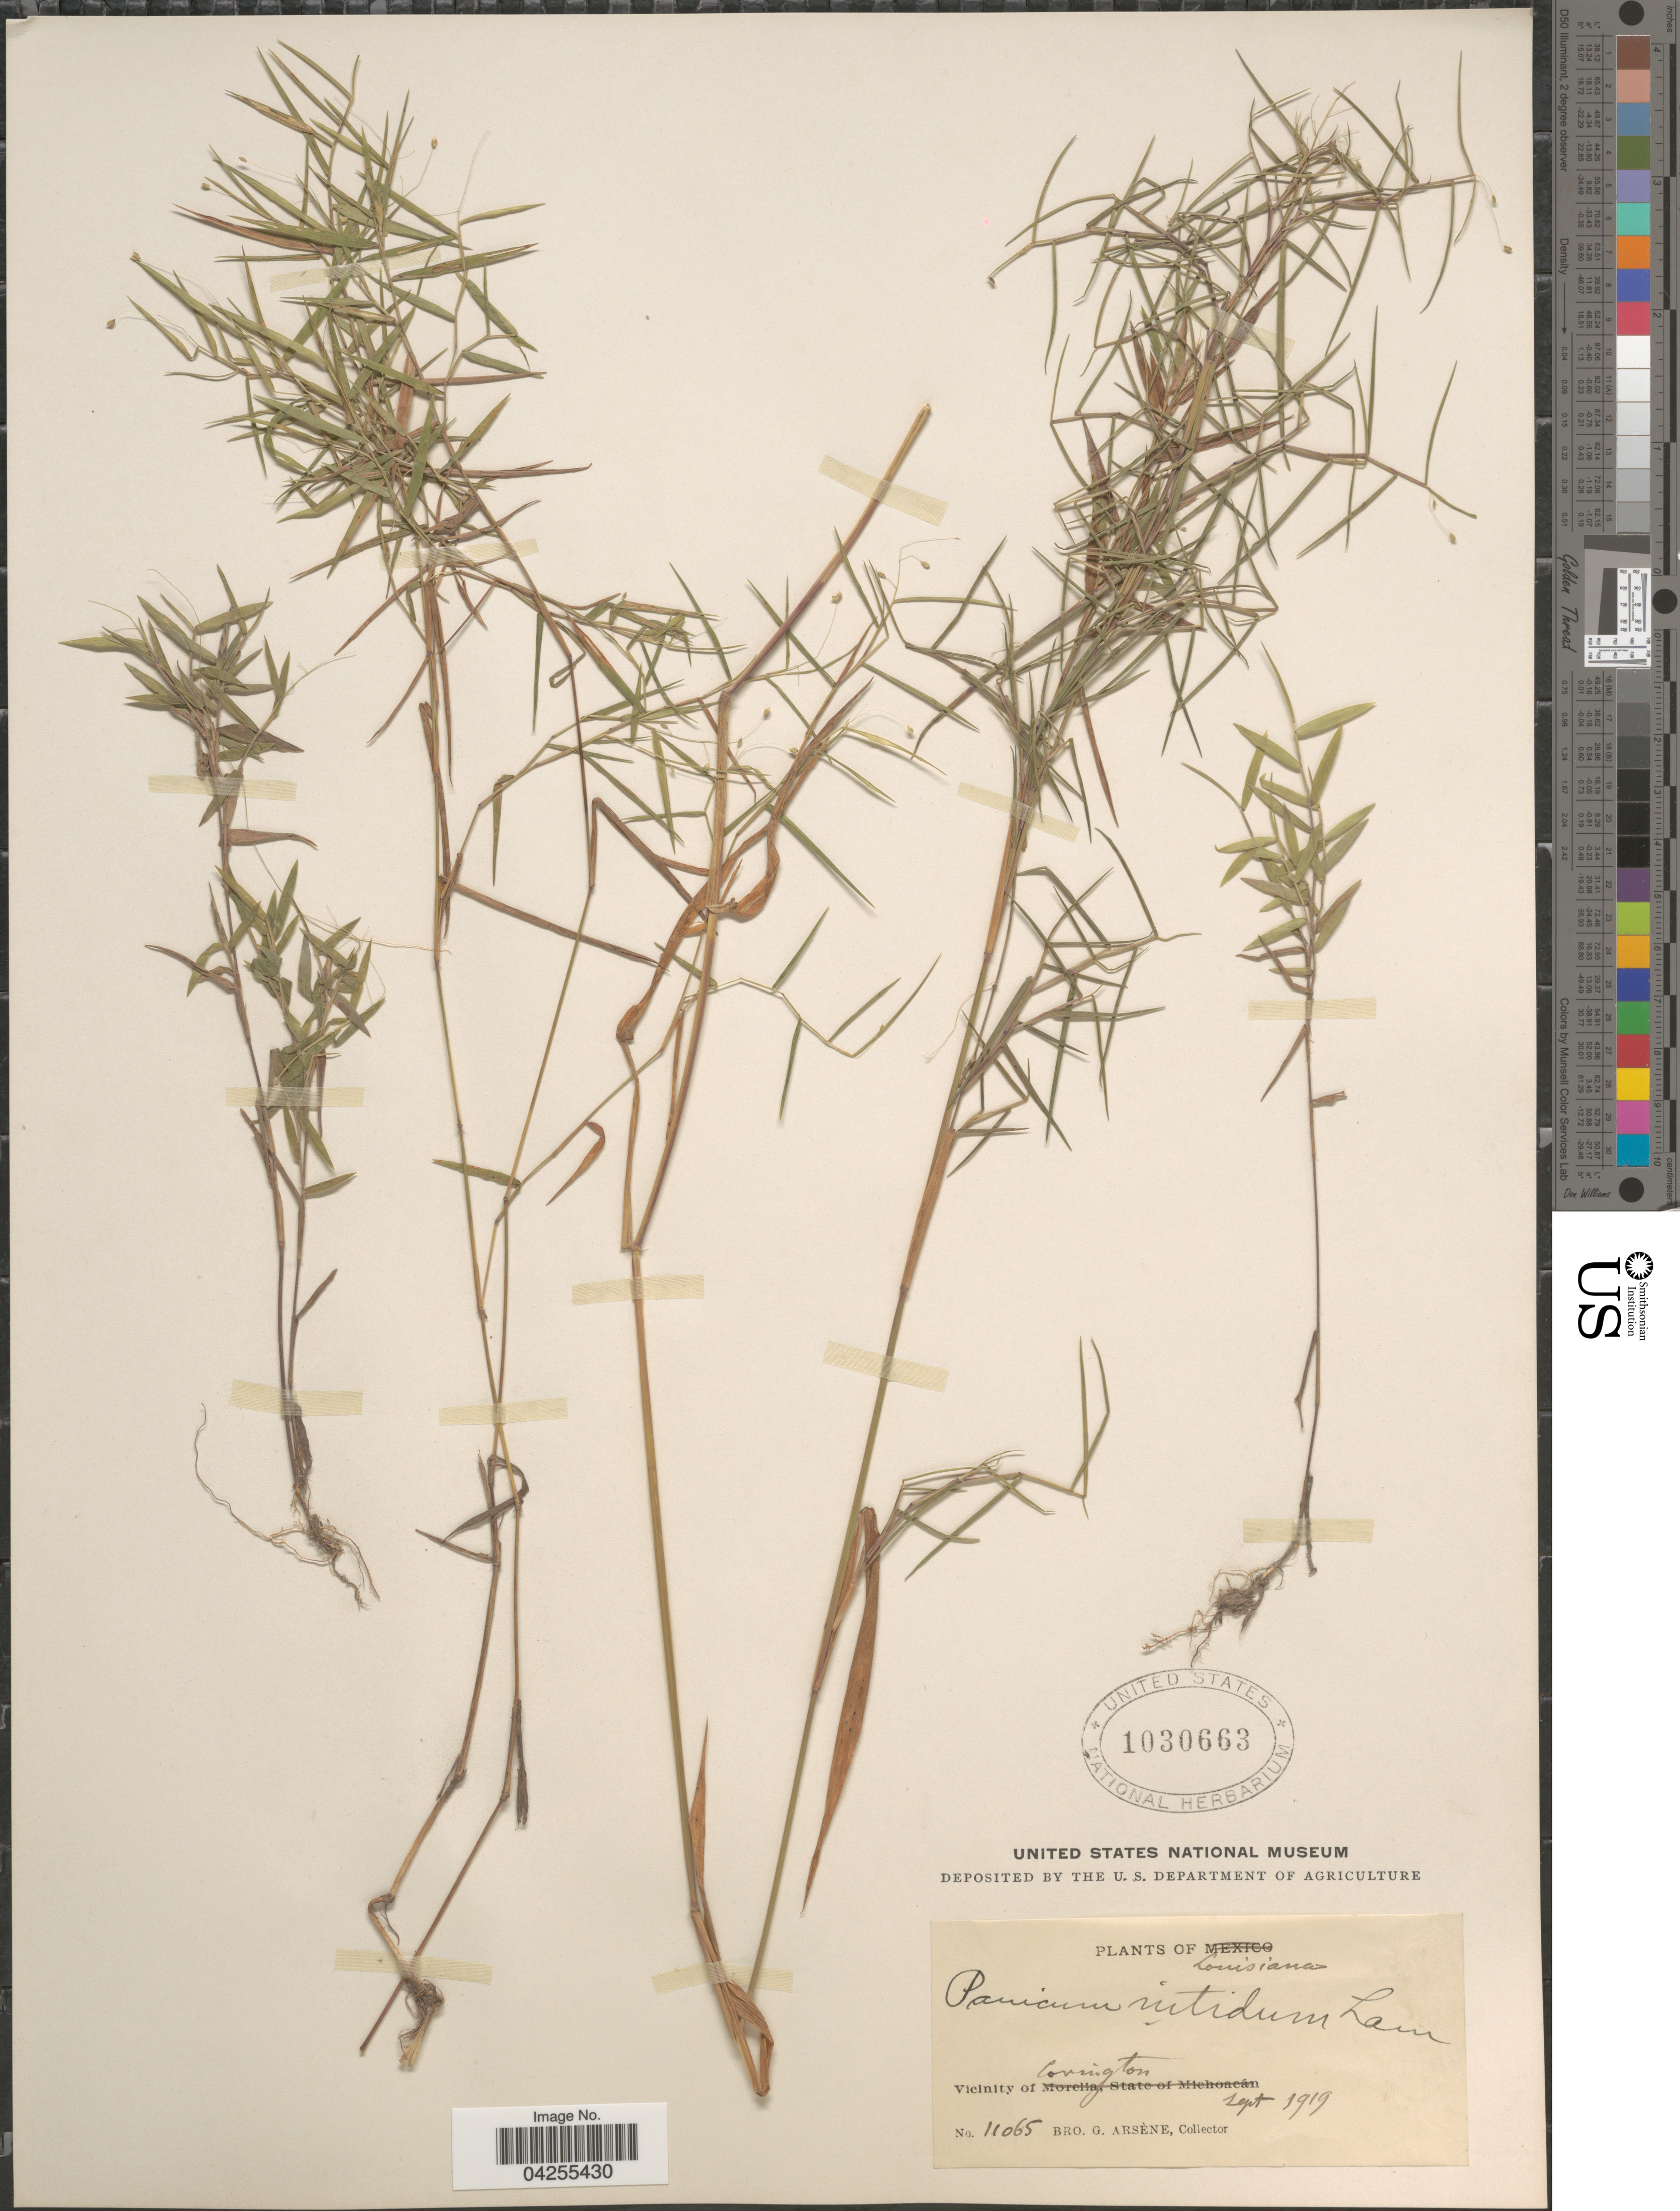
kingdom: Plantae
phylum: Tracheophyta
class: Liliopsida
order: Poales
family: Poaceae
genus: Dichanthelium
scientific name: Dichanthelium dichotomum var. dichotomum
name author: (L.) Gould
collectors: Bro. G. Arsène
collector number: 11065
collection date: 1919-09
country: United States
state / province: Louisiana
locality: Vicinity of Covington.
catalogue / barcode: US 1030663